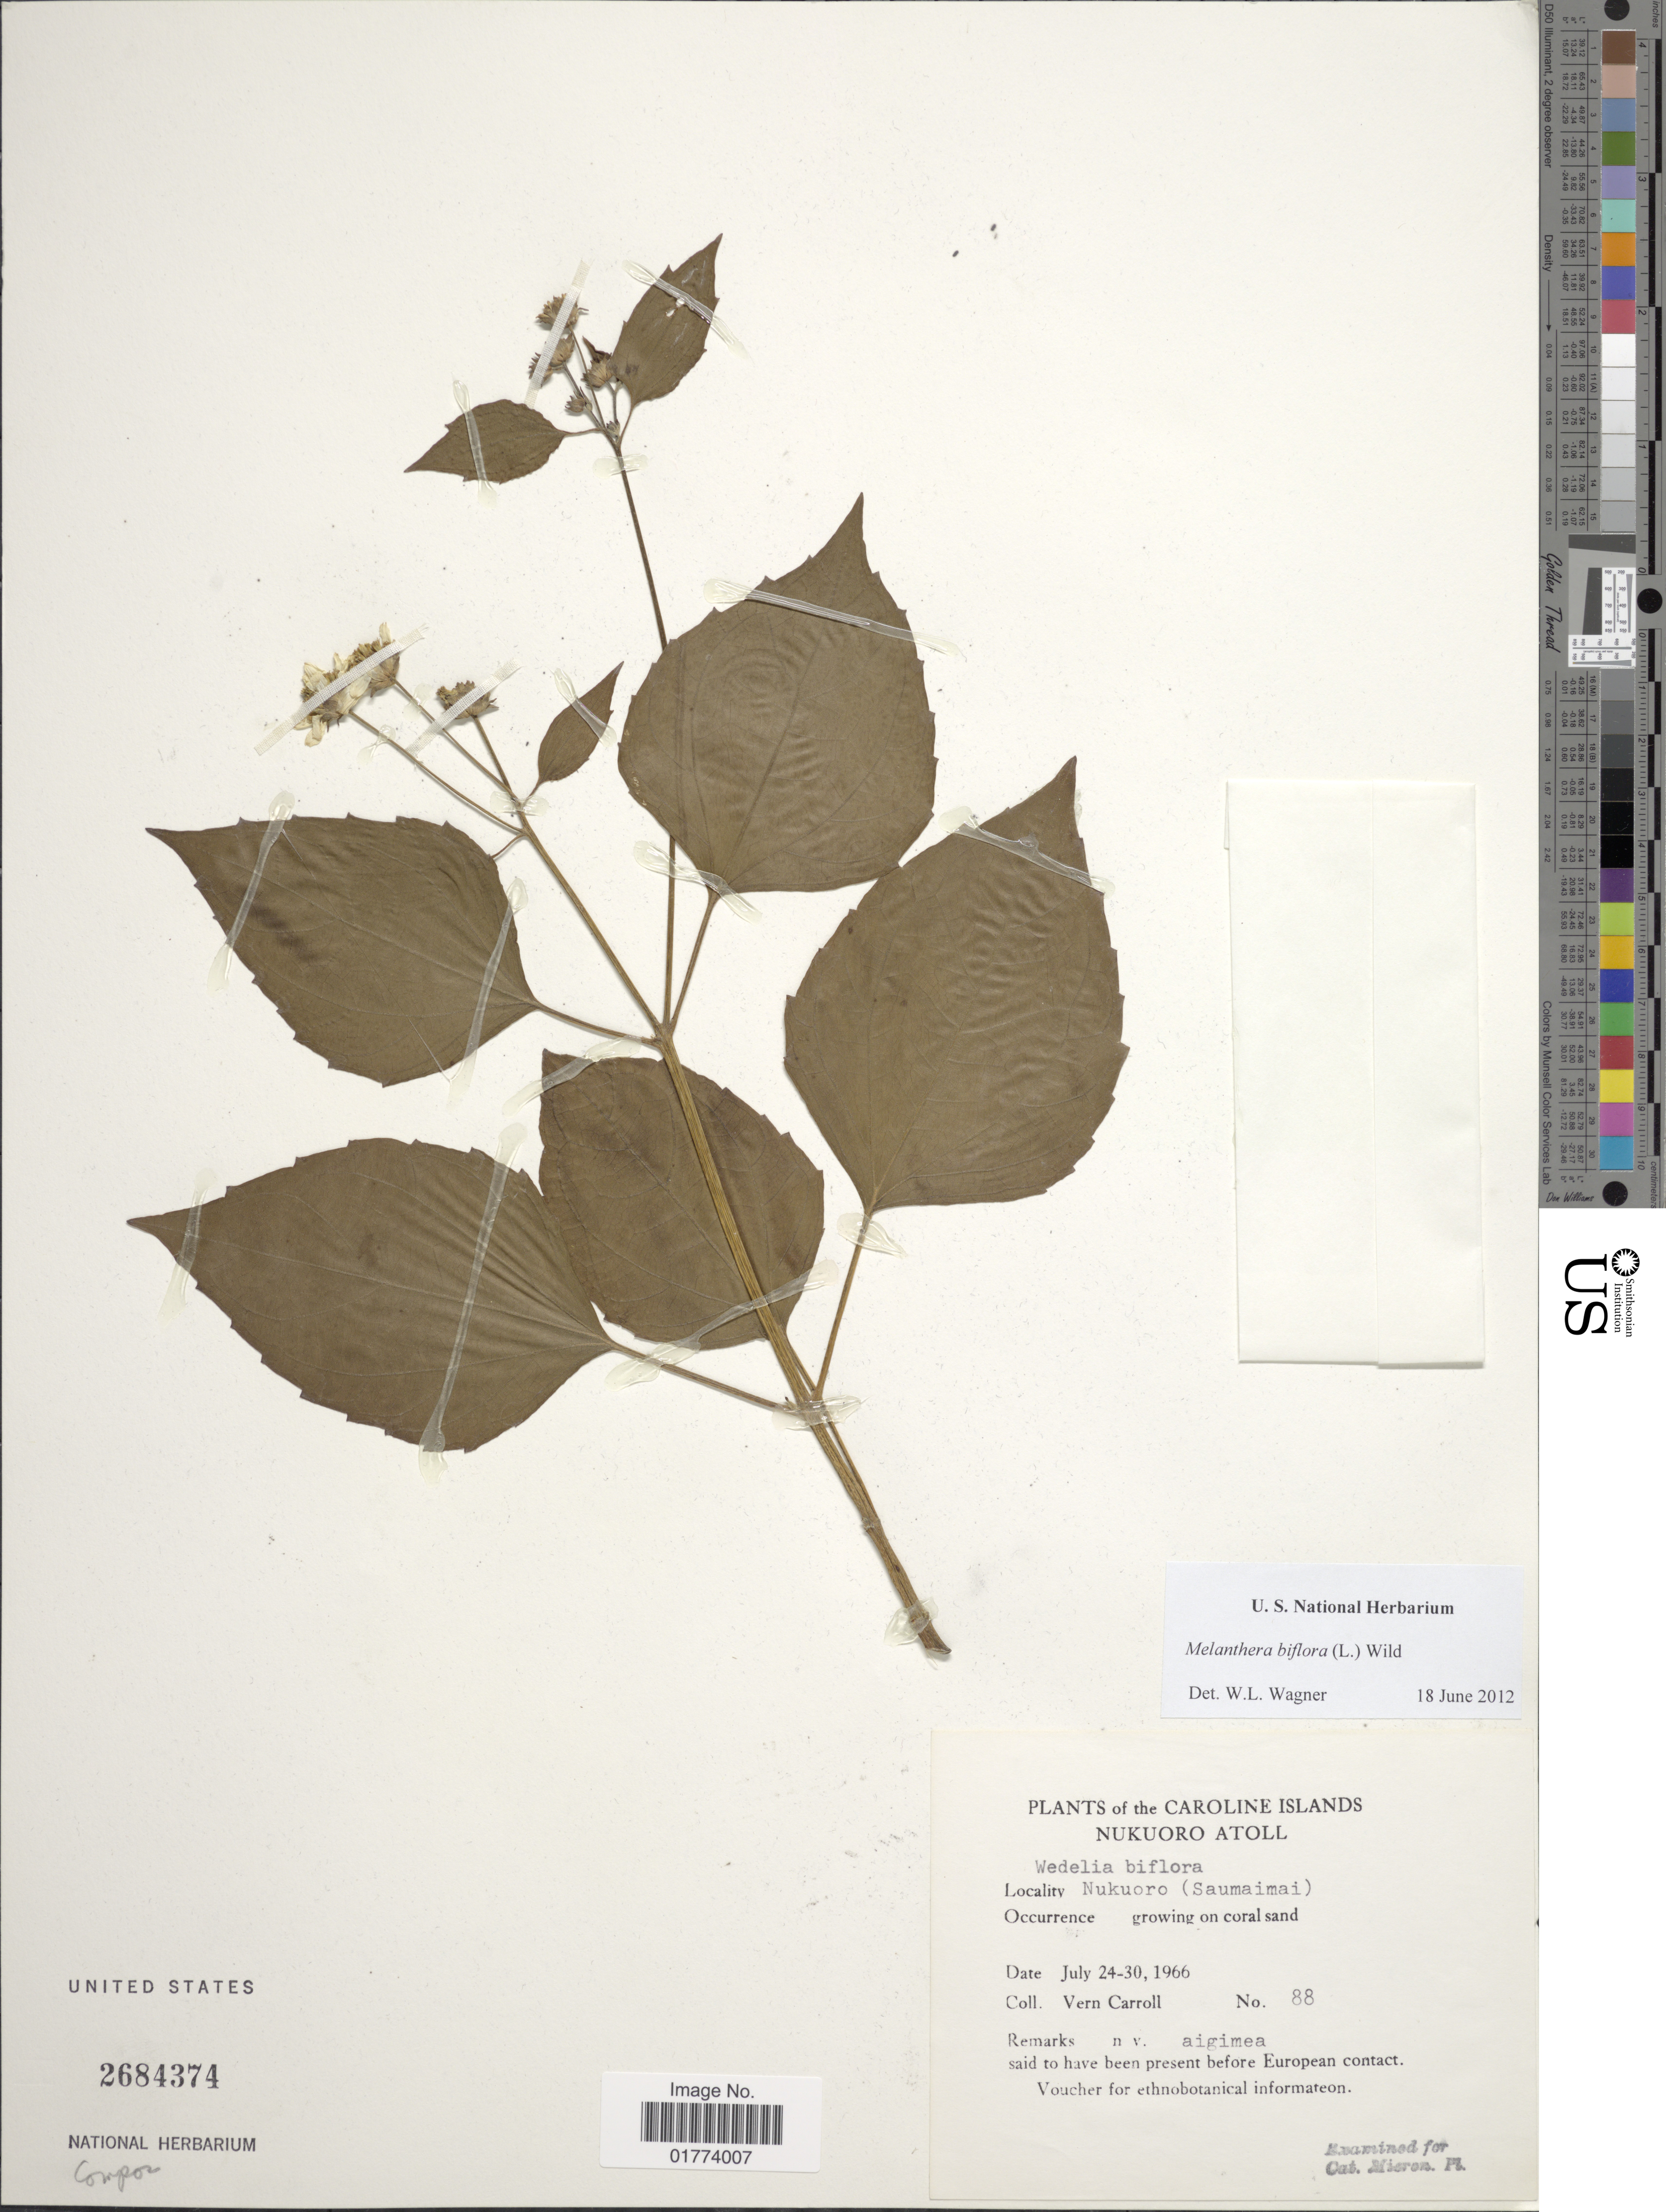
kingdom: Plantae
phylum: Tracheophyta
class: Magnoliopsida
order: Asterales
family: Asteraceae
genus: Wollastonia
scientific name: Wollastonia biflora var. biflora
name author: (L.) DC.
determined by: Wagner, W. L., (BOT), Smithsonian Institution - National Museum of Natural History (UNITED STATES)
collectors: V. Carroll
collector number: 88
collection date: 1966-07-24/1966-07-30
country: Micronesia, Federated States of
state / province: Pohnpei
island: Nukuoro Atoll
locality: Caroline Islands, Nukuoro Atoll, Nukuoro (Saumaimai)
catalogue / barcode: US 2684374